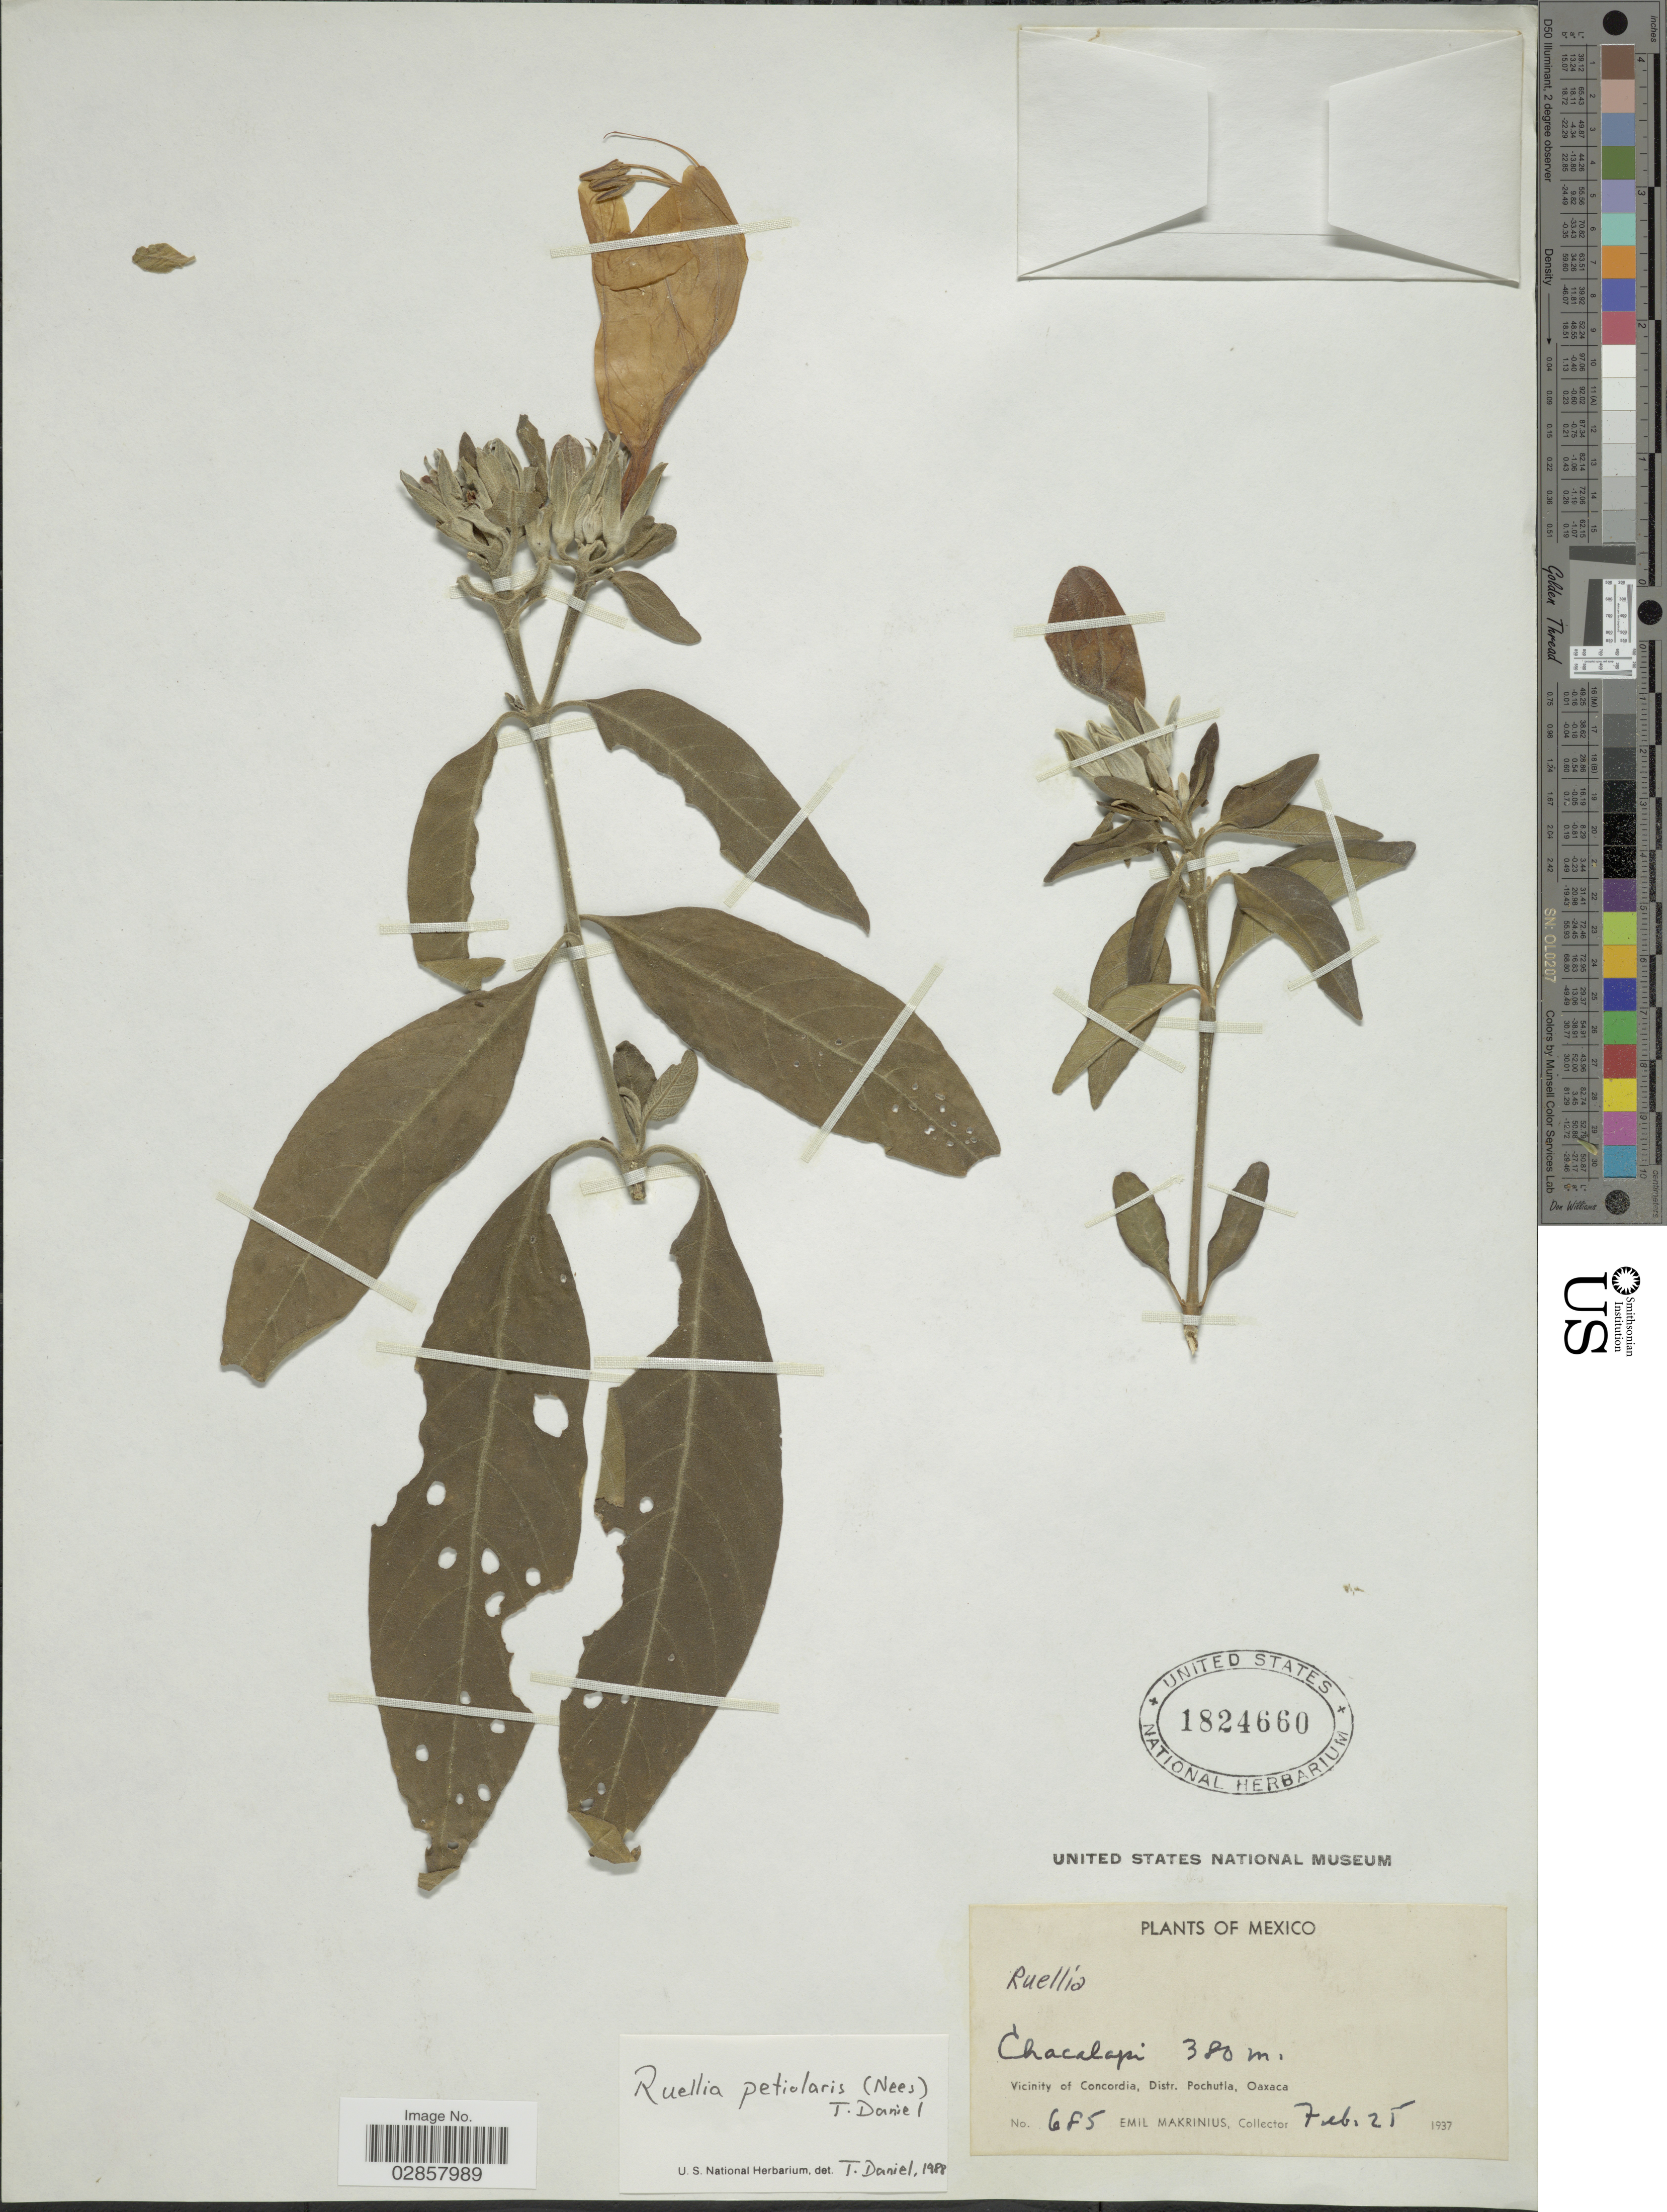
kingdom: Plantae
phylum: Tracheophyta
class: Magnoliopsida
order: Lamiales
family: Acanthaceae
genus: Ruellia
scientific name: Ruellia petiolaris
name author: (Nees) T.F. Daniel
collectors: E. Makrinius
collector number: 685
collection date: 1937-02-25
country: Mexico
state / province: Oaxaca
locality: Chacalapi. Vicinity of Concordia, Distr. Pochutla.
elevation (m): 380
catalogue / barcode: US 1824660